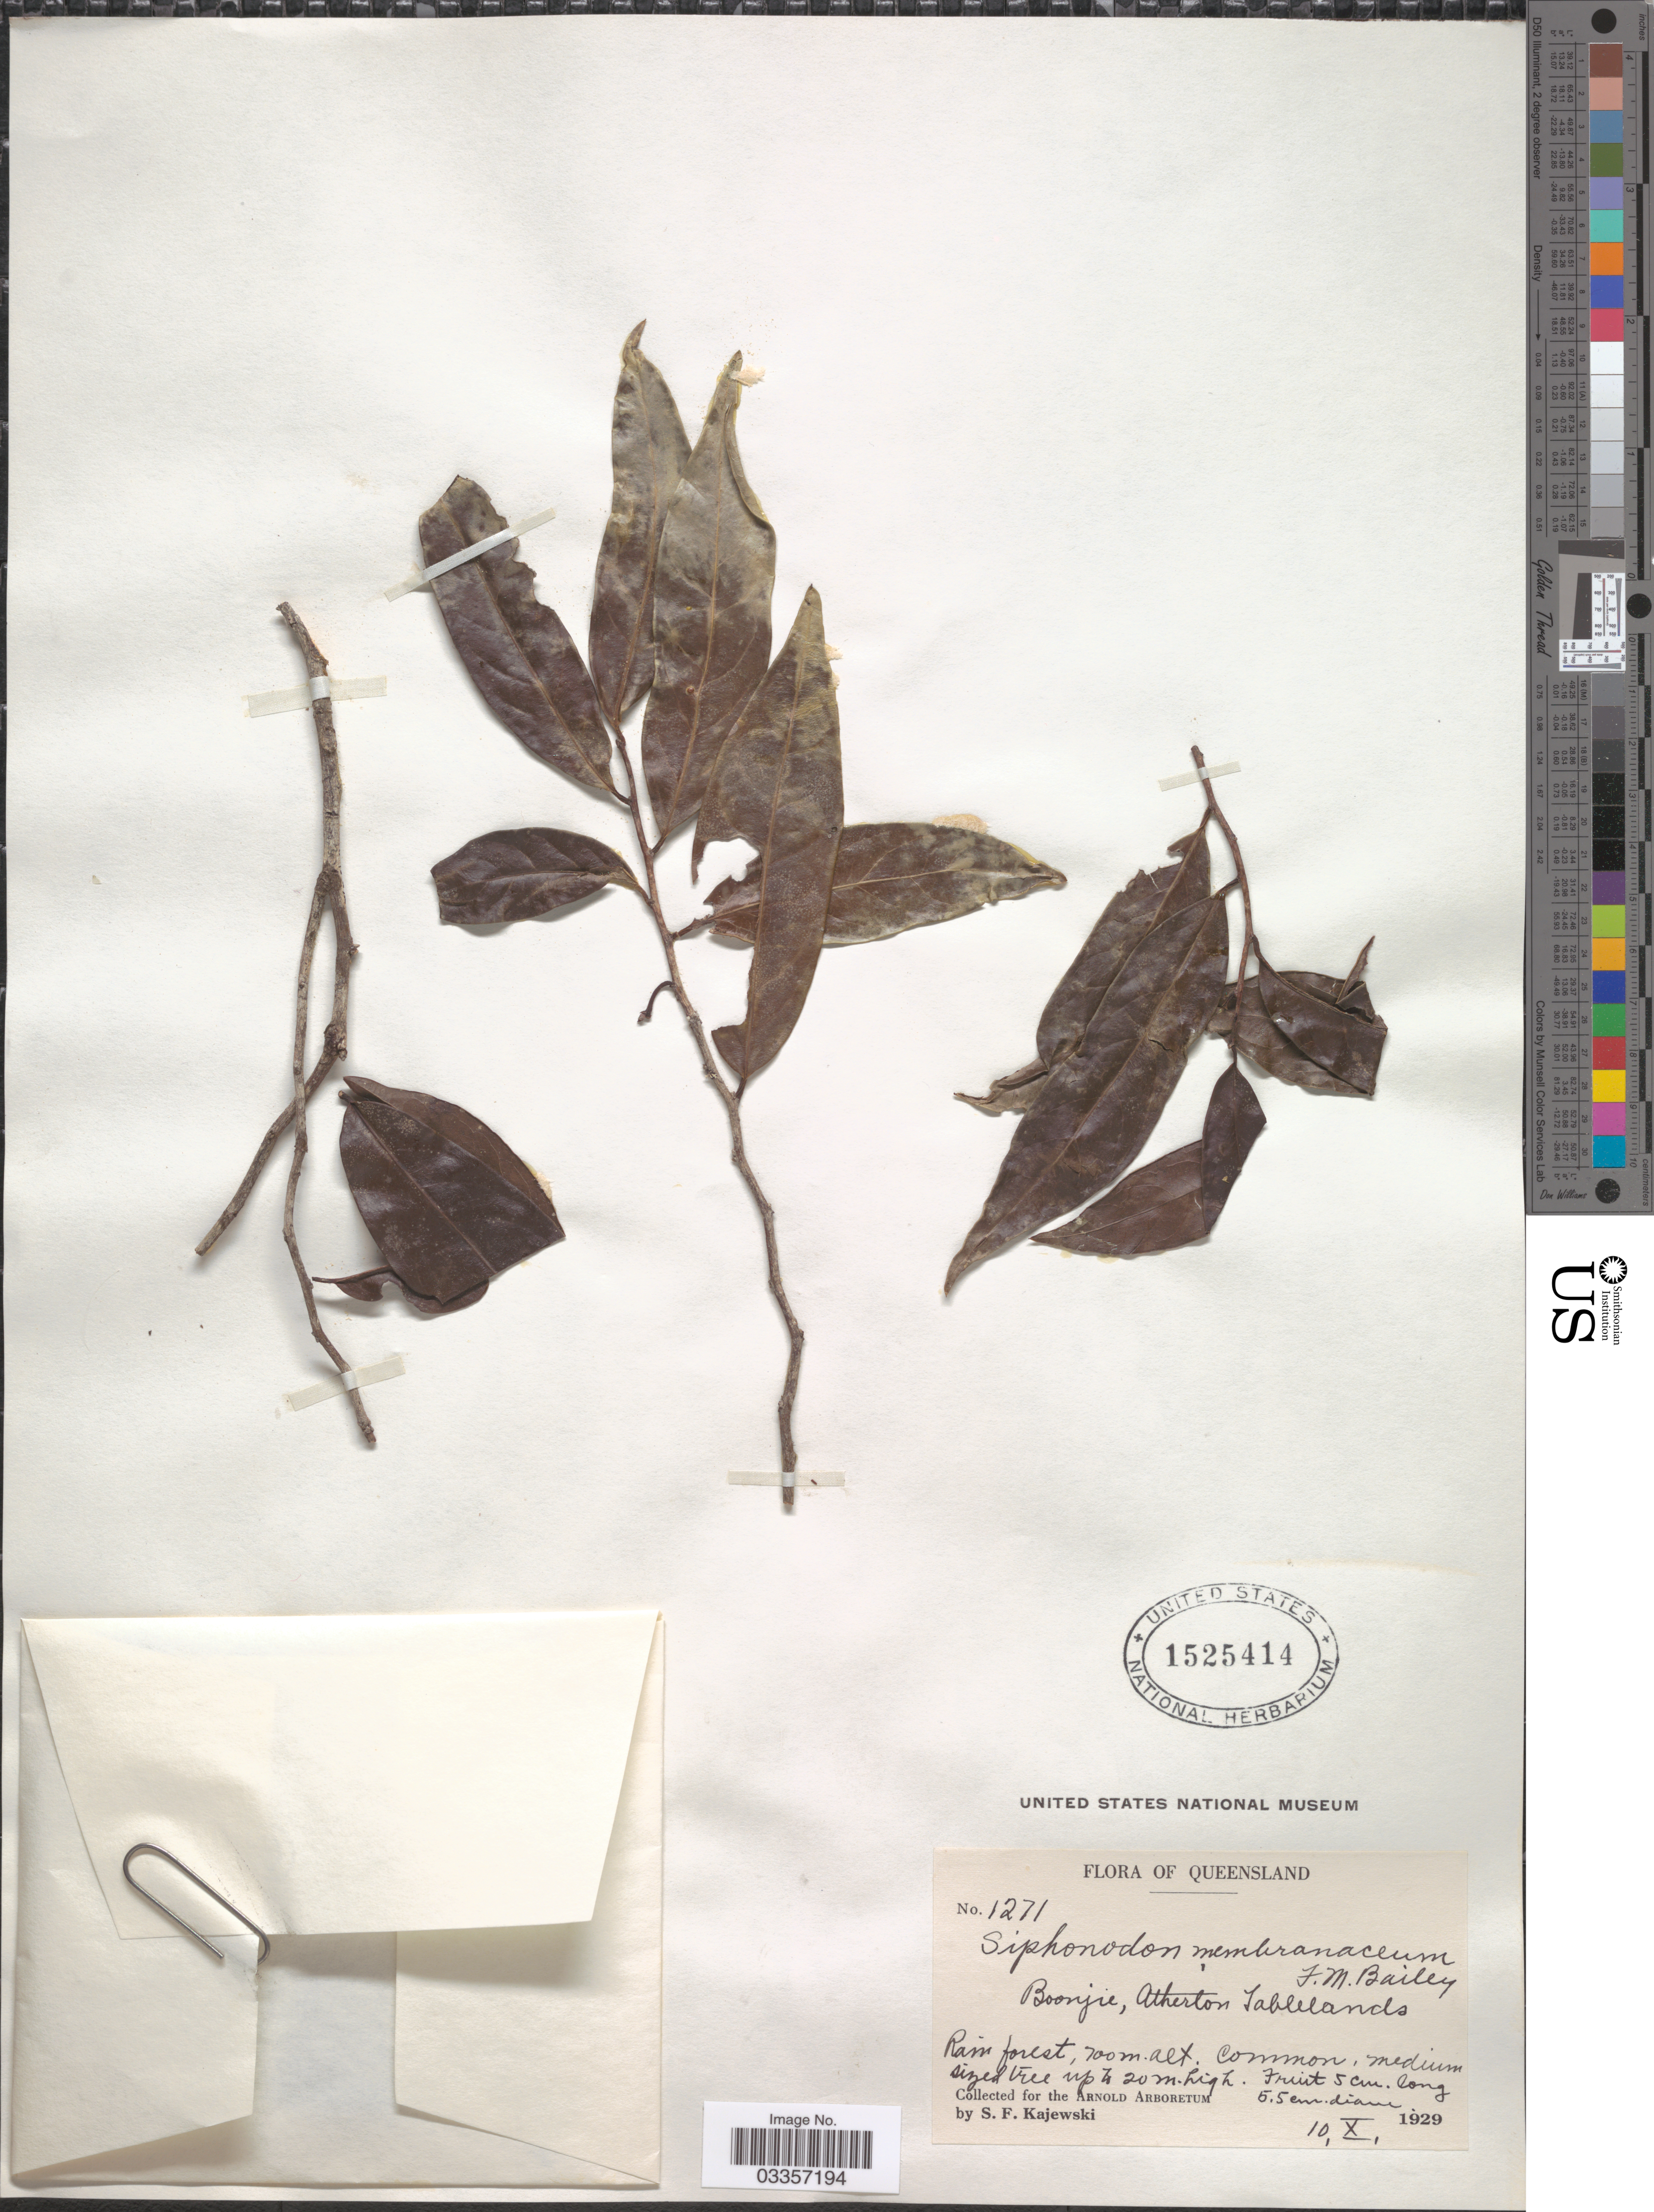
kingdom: Plantae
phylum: Tracheophyta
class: Magnoliopsida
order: Celastrales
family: Celastraceae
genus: Siphonodon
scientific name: Siphonodon membranaceus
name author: F.M. Bailey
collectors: S. Kajewski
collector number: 1271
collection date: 1929-10-10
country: Australia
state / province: Queensland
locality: Boonjie, Atherton Tablelands.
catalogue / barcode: US 1525414